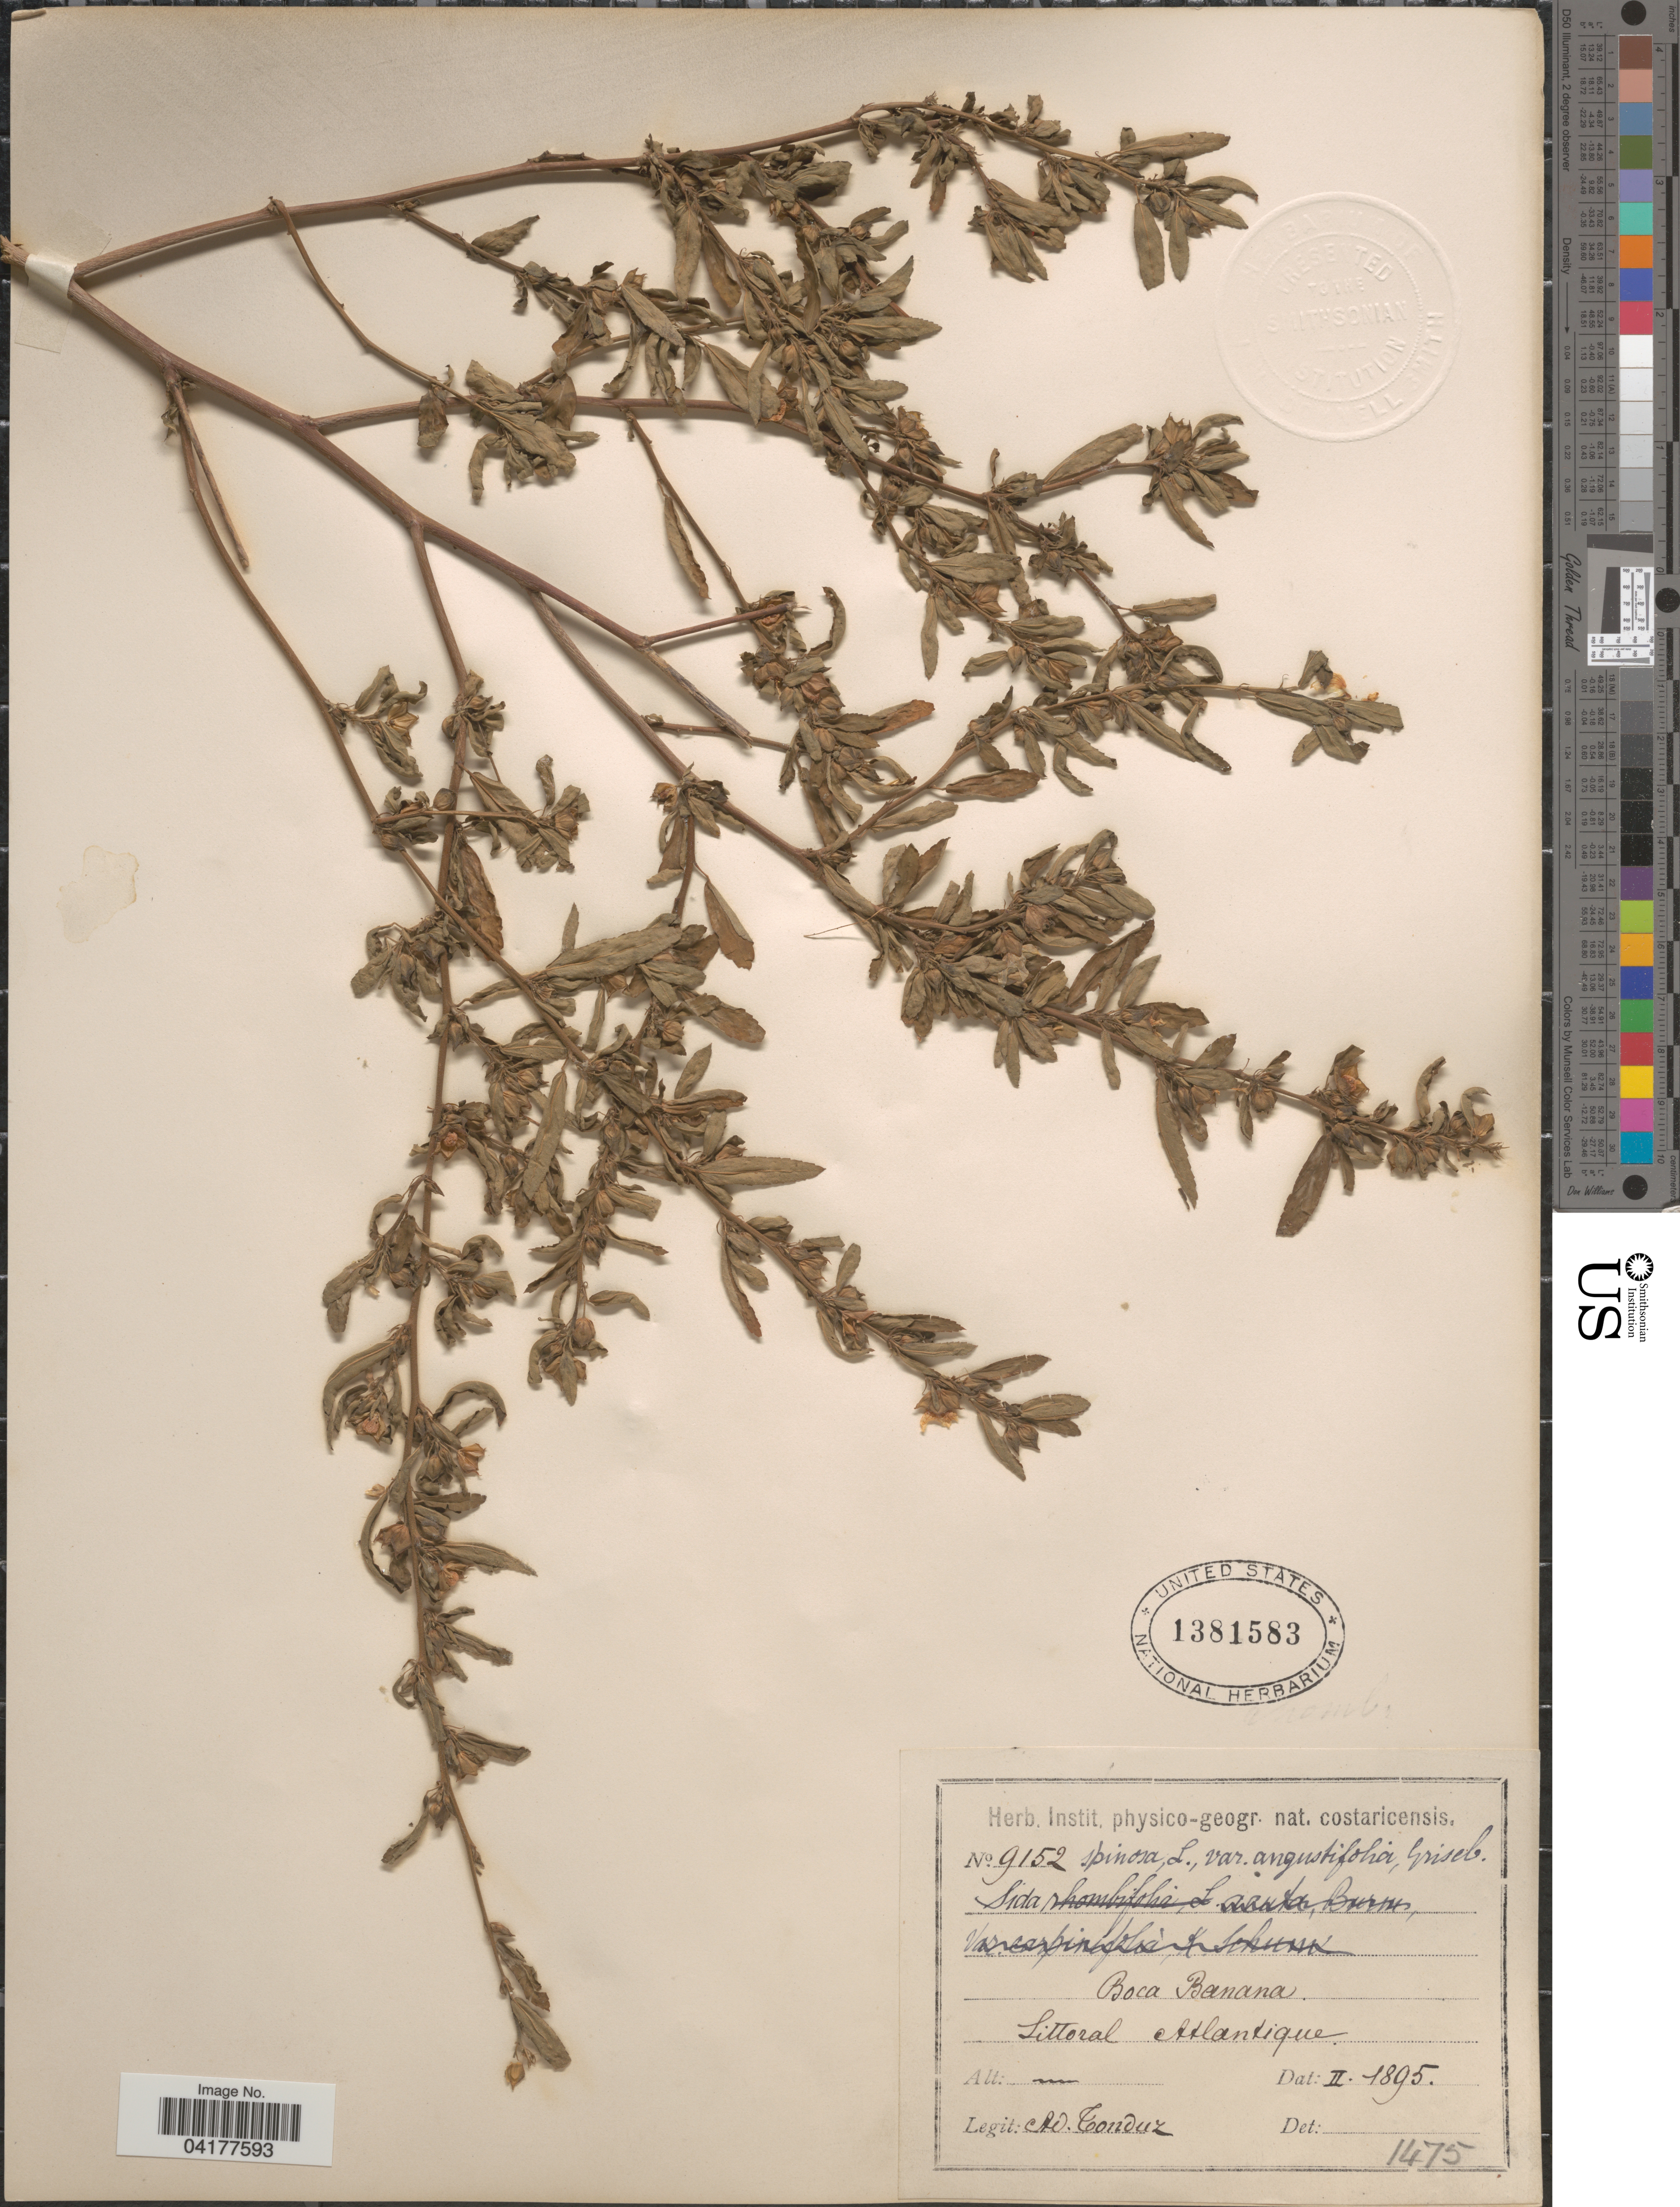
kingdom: Plantae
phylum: Tracheophyta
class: Magnoliopsida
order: Malvales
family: Malvaceae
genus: Sida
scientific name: Sida spinosa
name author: L.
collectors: A. Tonduz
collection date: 1895-02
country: Costa Rica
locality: Boca Banana. Littoral Atlantique.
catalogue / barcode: US 1381583